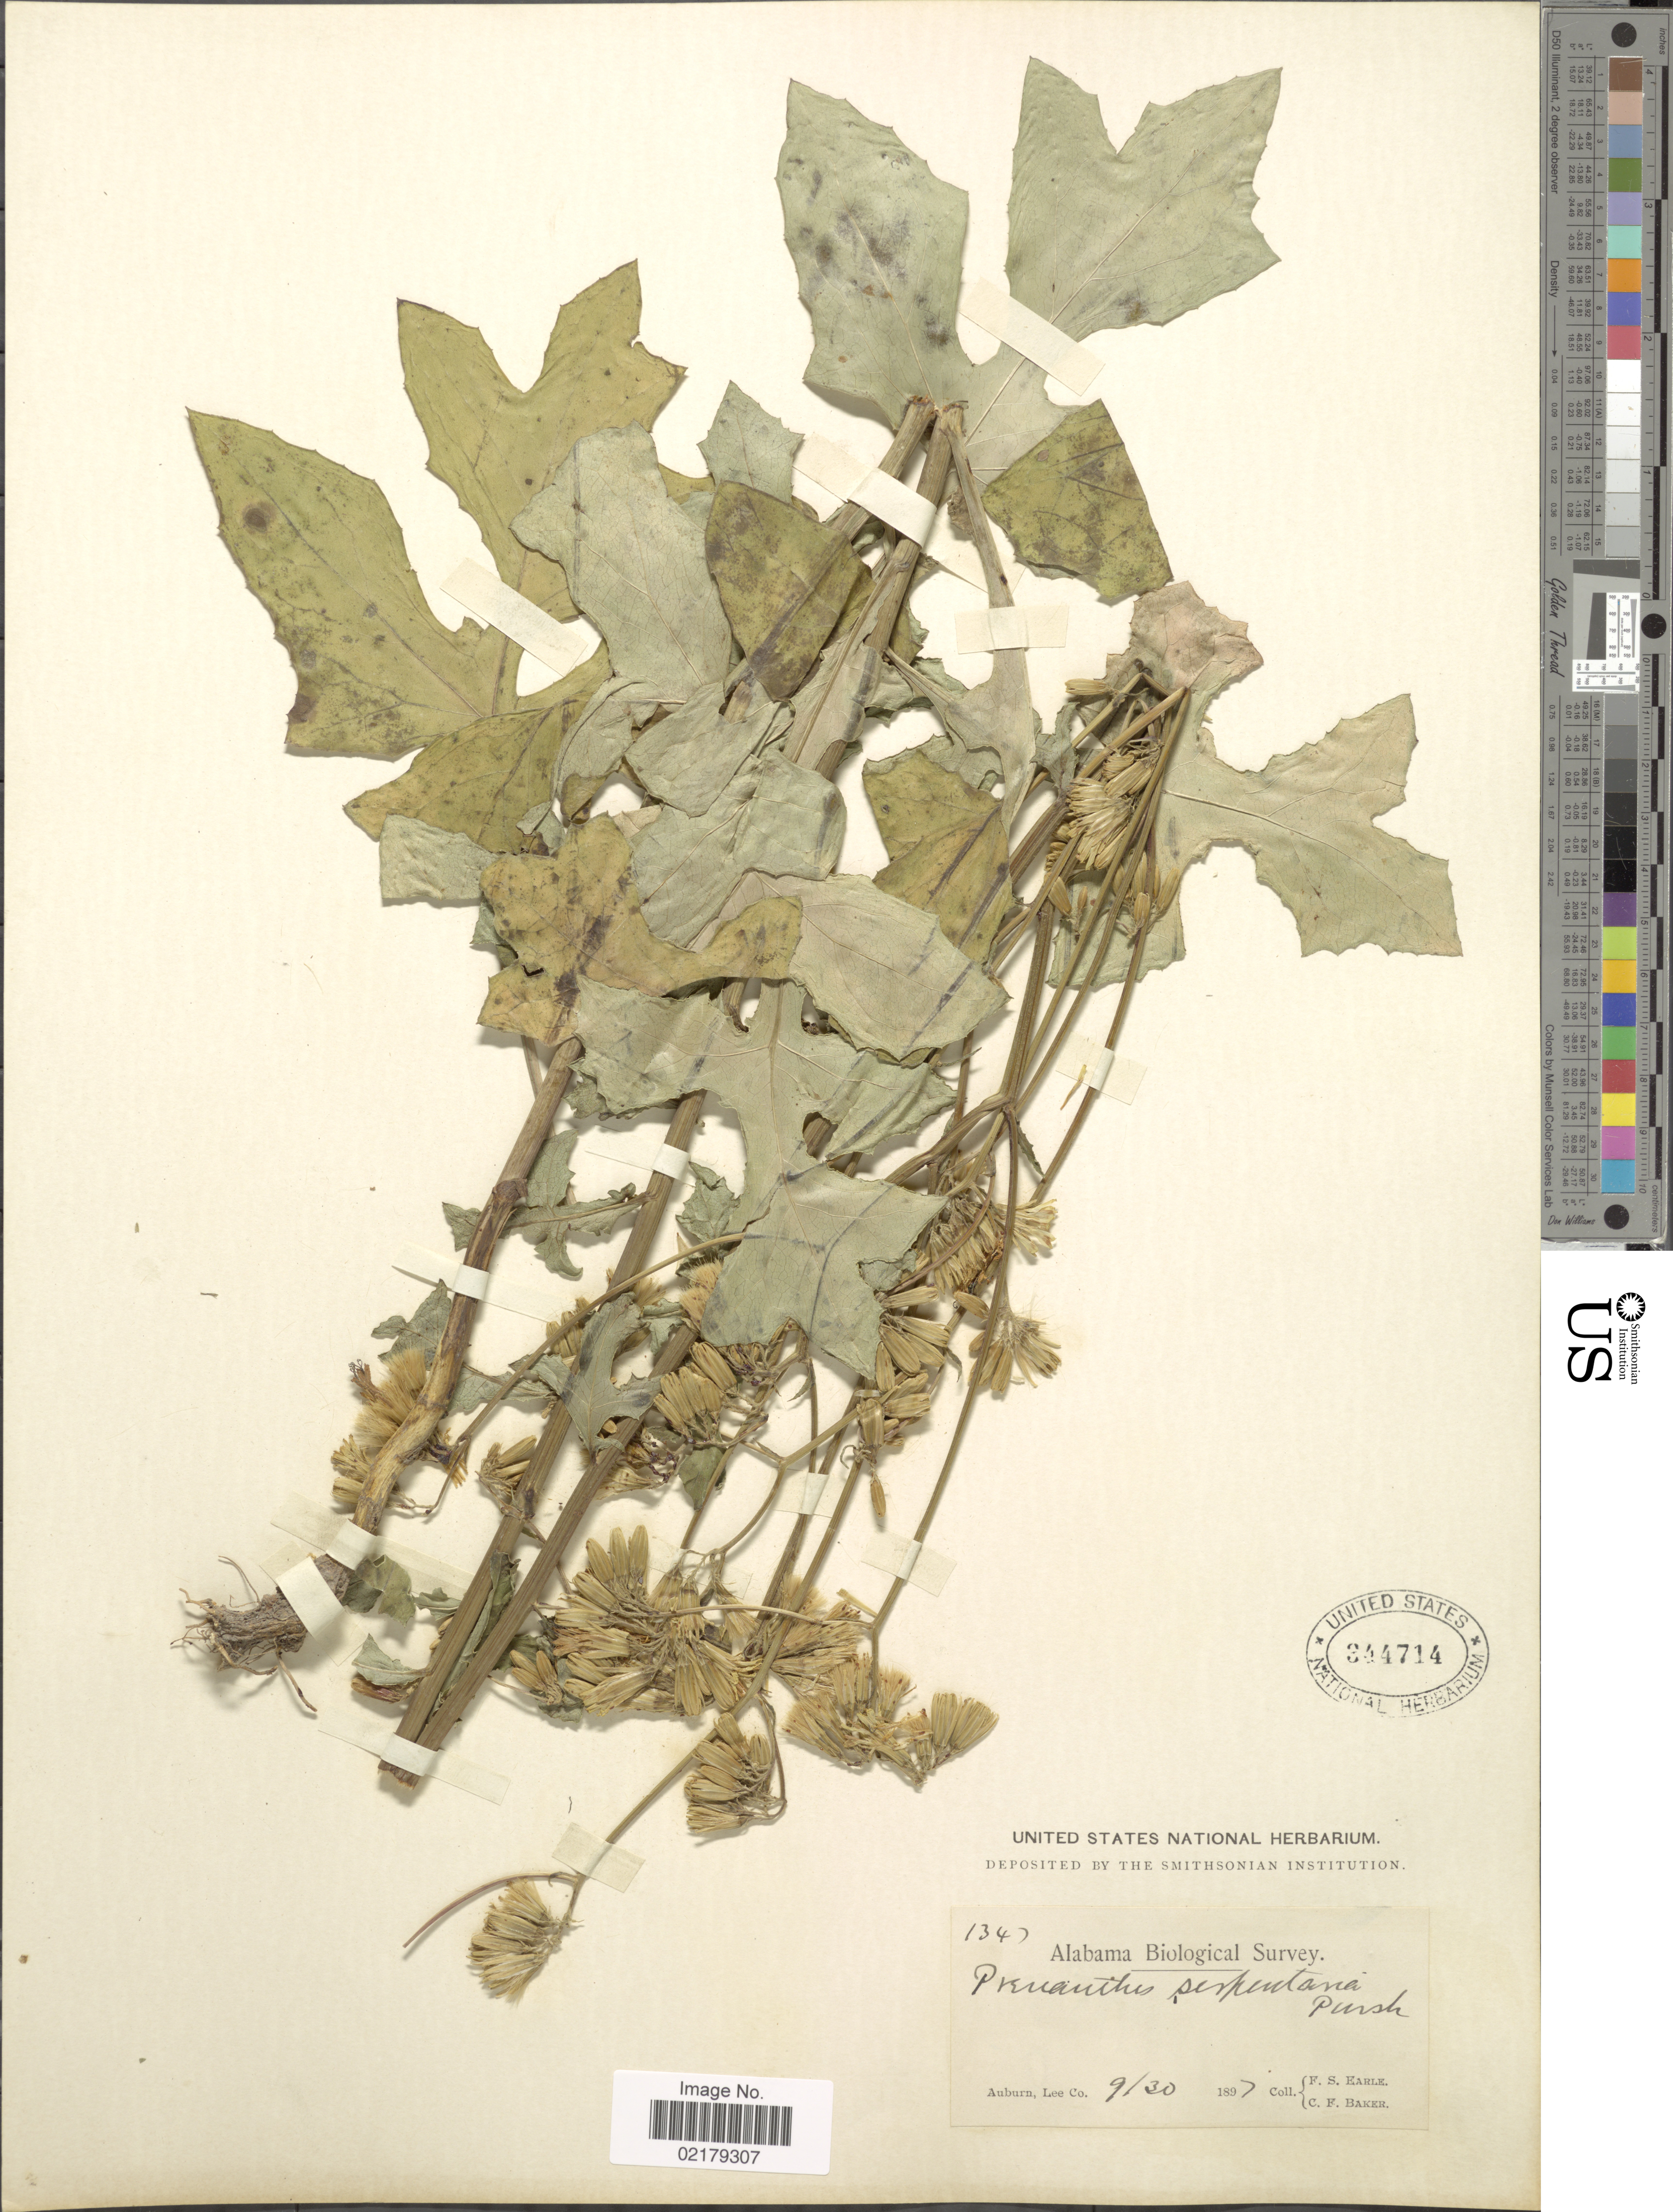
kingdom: Plantae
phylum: Tracheophyta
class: Magnoliopsida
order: Asterales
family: Asteraceae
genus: Nabalus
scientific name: Nabalus serpentarius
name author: (Pursh) Hook.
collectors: F. S. Earle & C. F. Baker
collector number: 1347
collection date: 1897-09-30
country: United States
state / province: Alabama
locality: Auburn, Lee Co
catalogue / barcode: US 344714